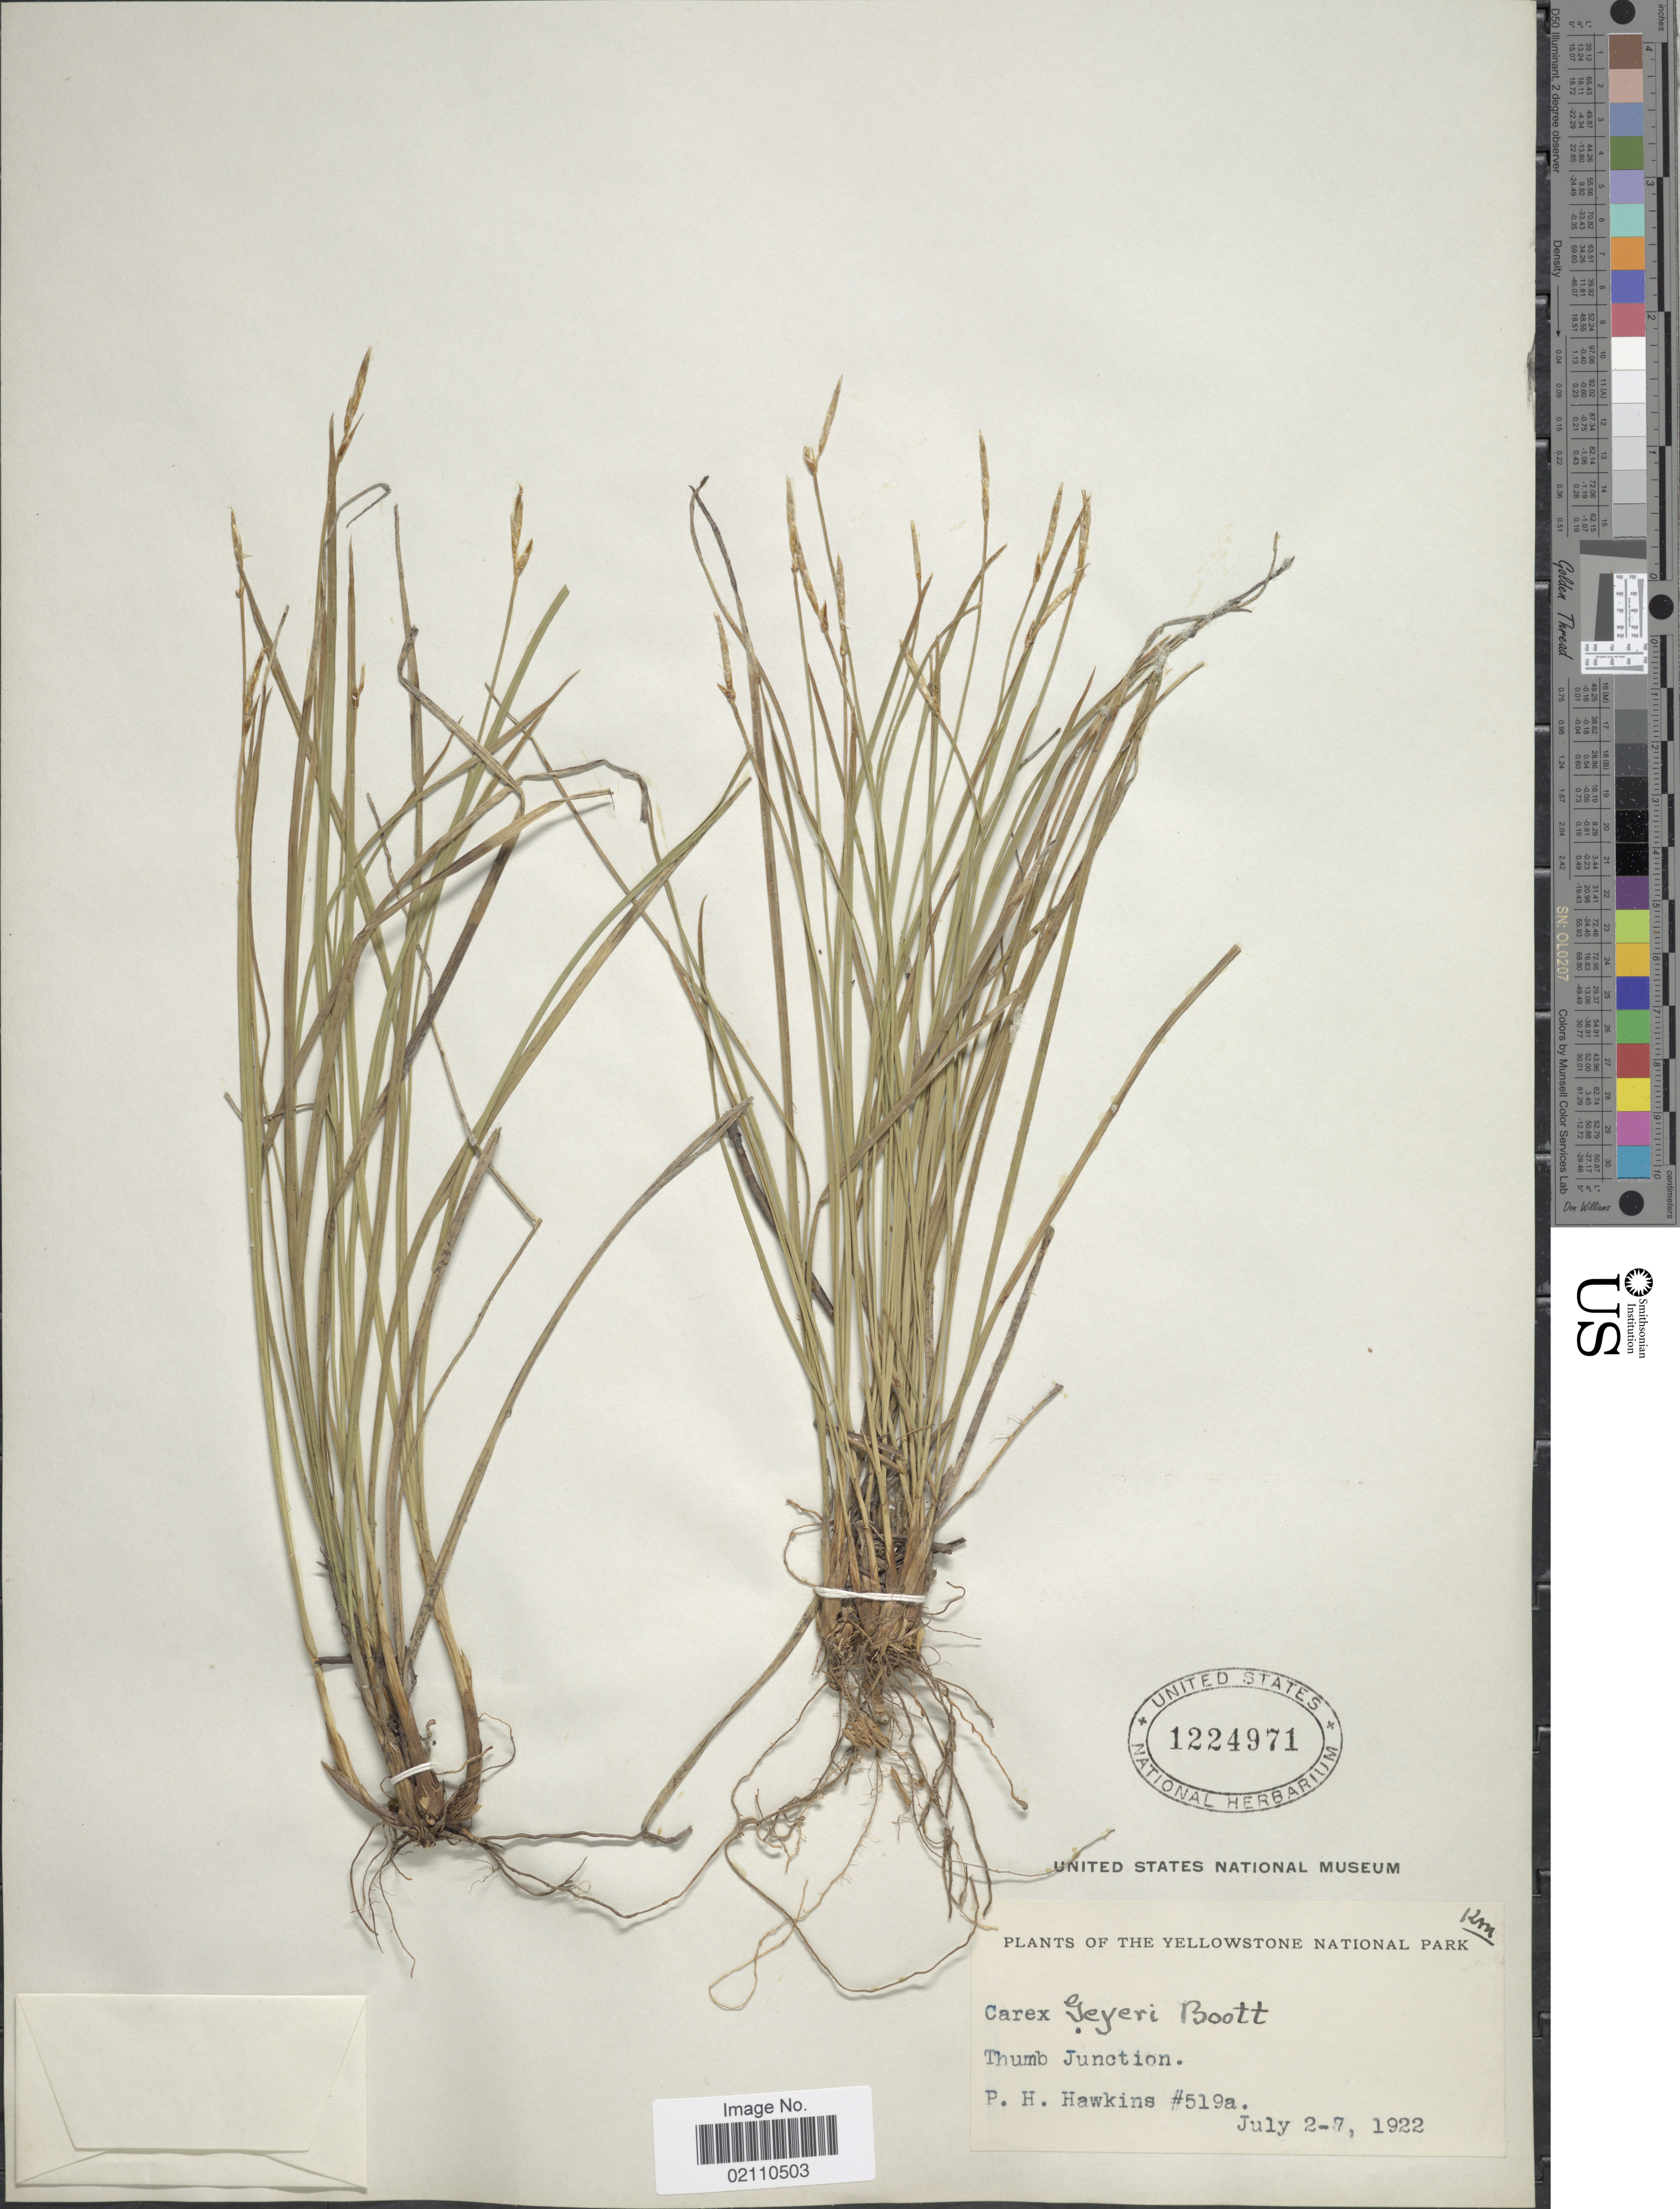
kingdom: Plantae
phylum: Tracheophyta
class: Liliopsida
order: Poales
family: Cyperaceae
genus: Carex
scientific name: Carex geyeri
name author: Boott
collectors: P. Hawkins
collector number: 519a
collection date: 1922-07-02/1922-07-07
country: United States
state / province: Wyoming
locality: Yellowstone National Park, Thumb Junction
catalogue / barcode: US 1224971